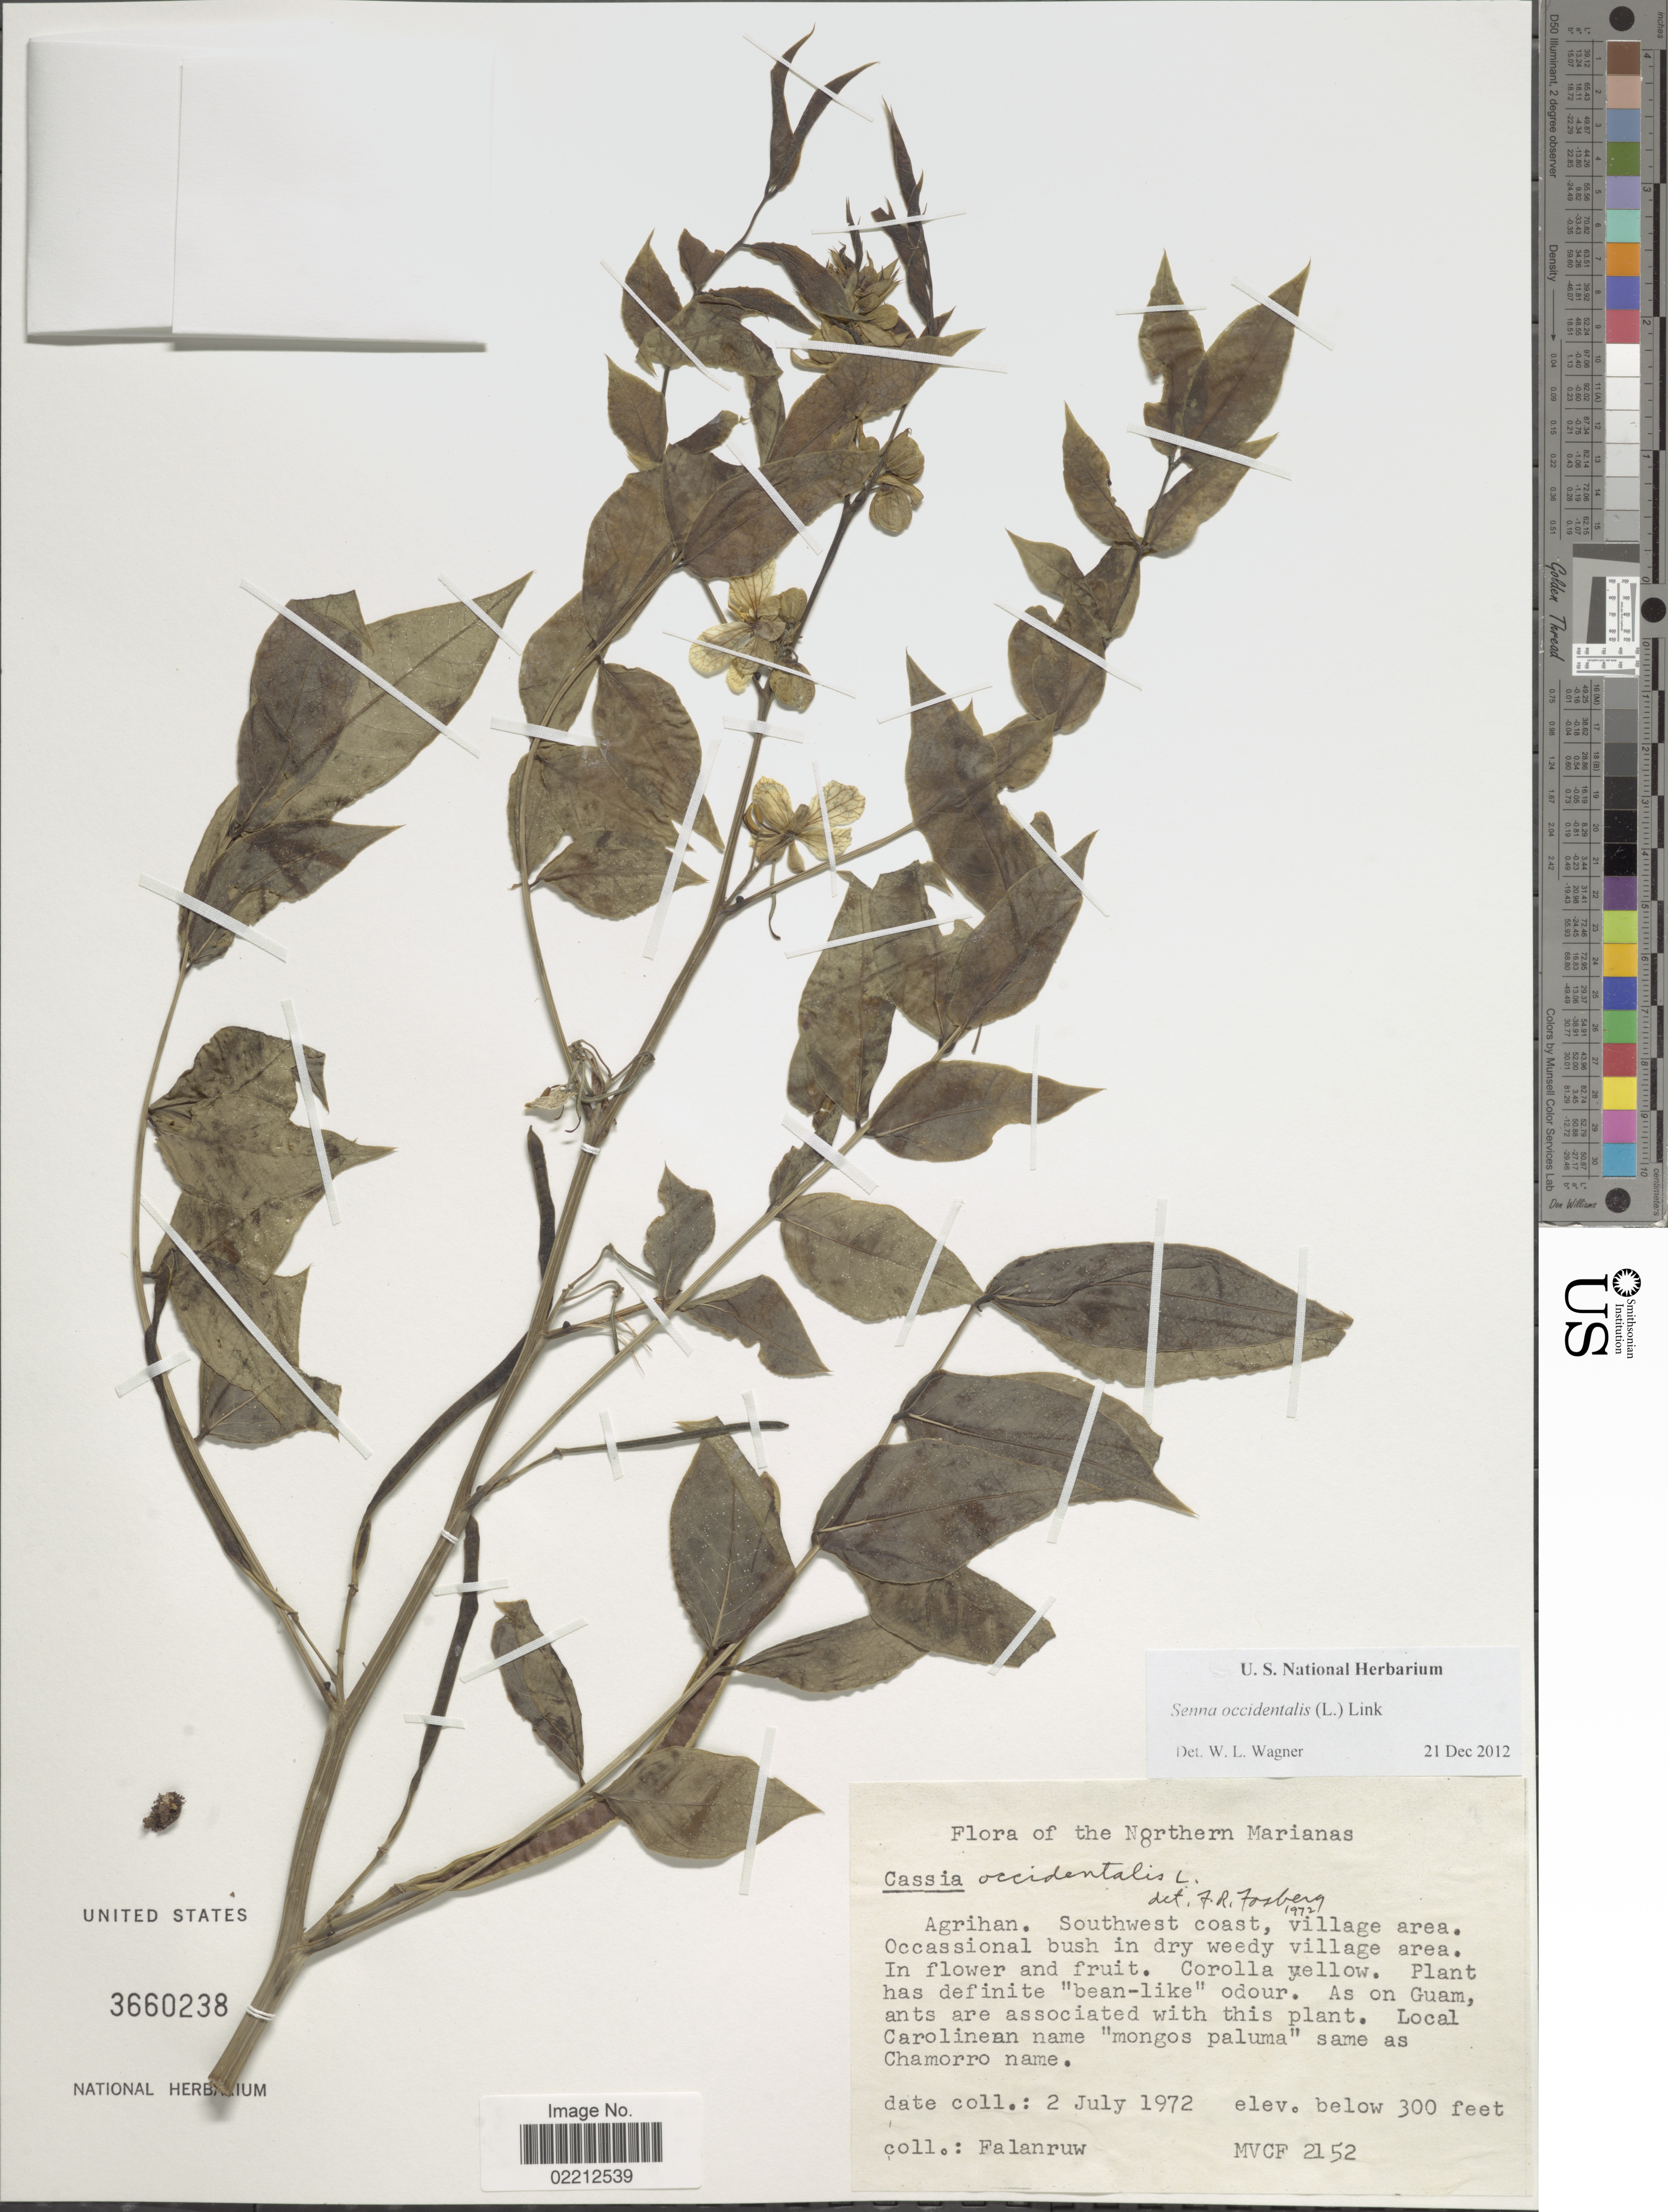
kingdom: Plantae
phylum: Tracheophyta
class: Magnoliopsida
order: Fabales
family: Fabaceae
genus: Senna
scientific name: Senna occidentalis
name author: (L.) Link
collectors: Falanruw, --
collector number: MVCF2152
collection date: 1972-07-02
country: Northern Mariana Islands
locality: Agrihan. Southwest coast, village area.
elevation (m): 91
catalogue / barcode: US 3660238